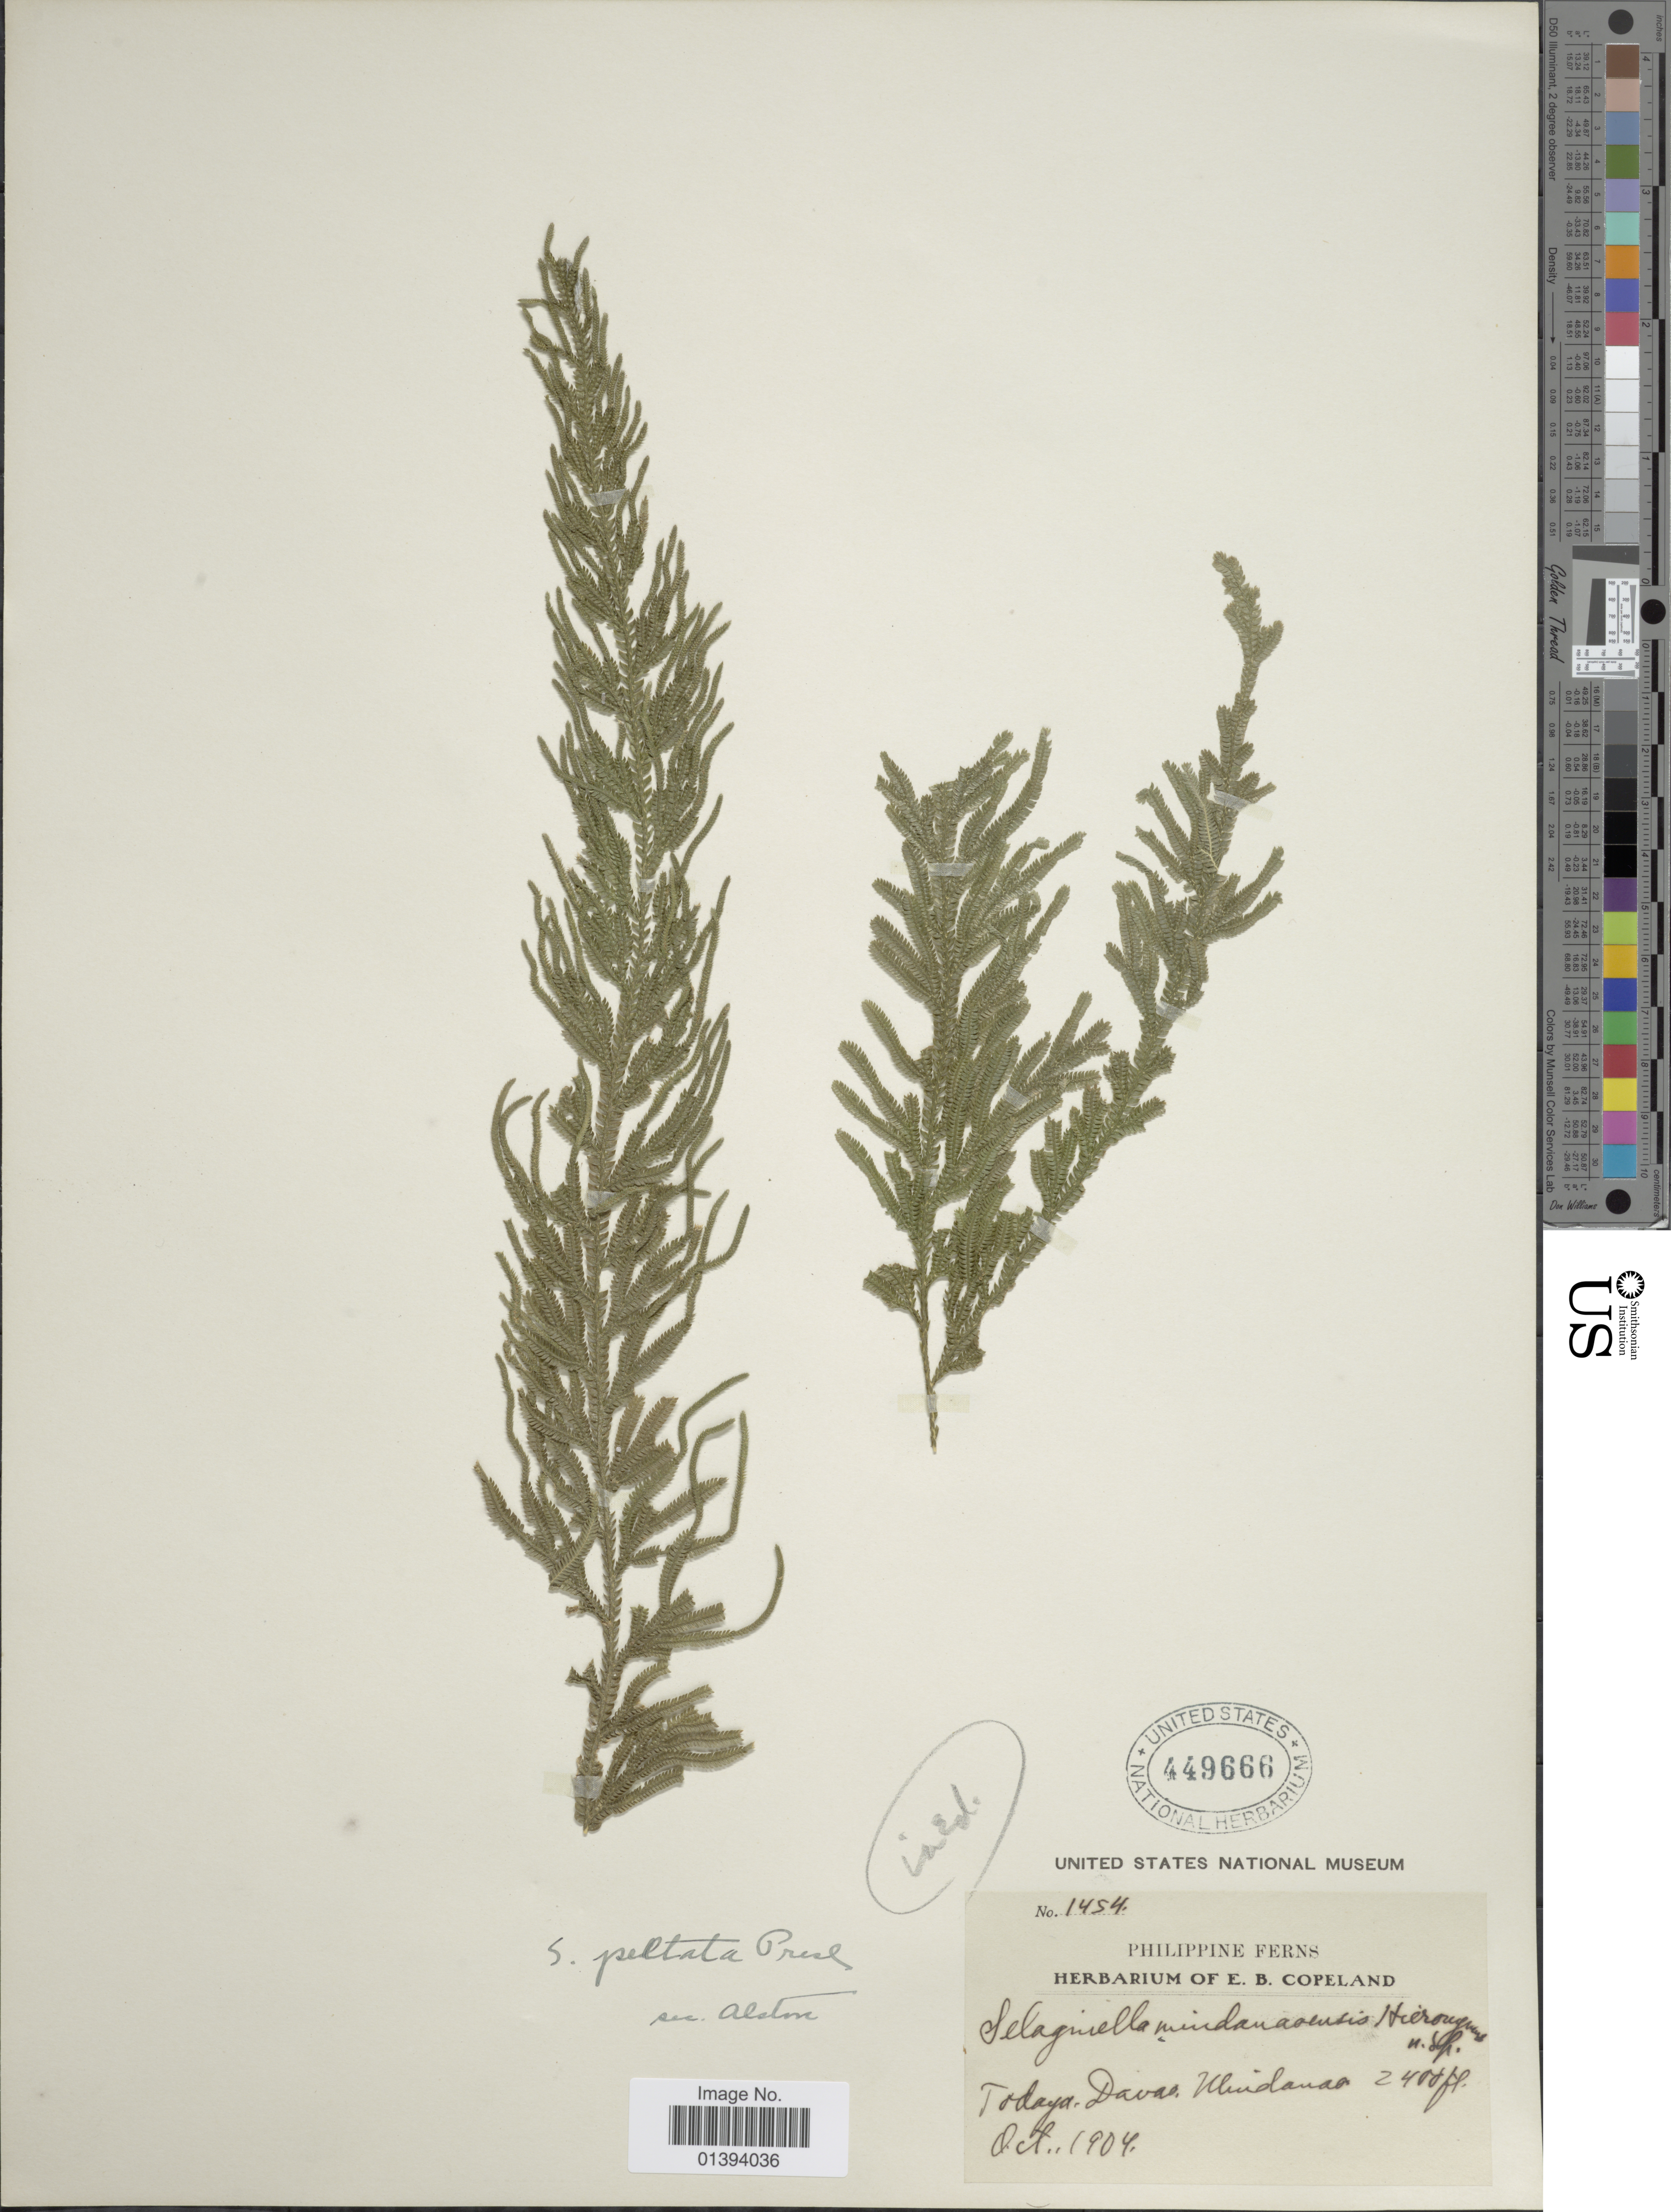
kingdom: Plantae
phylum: Tracheophyta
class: Lycopodiopsida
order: Selaginellales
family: Selaginellaceae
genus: Selaginella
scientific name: Selaginella peltata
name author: C. Presl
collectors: ex herb. E. B. Copeland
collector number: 1454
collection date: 1904-10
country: Philippines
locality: Todaya, Davao,Mindanao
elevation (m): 732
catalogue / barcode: US 449666